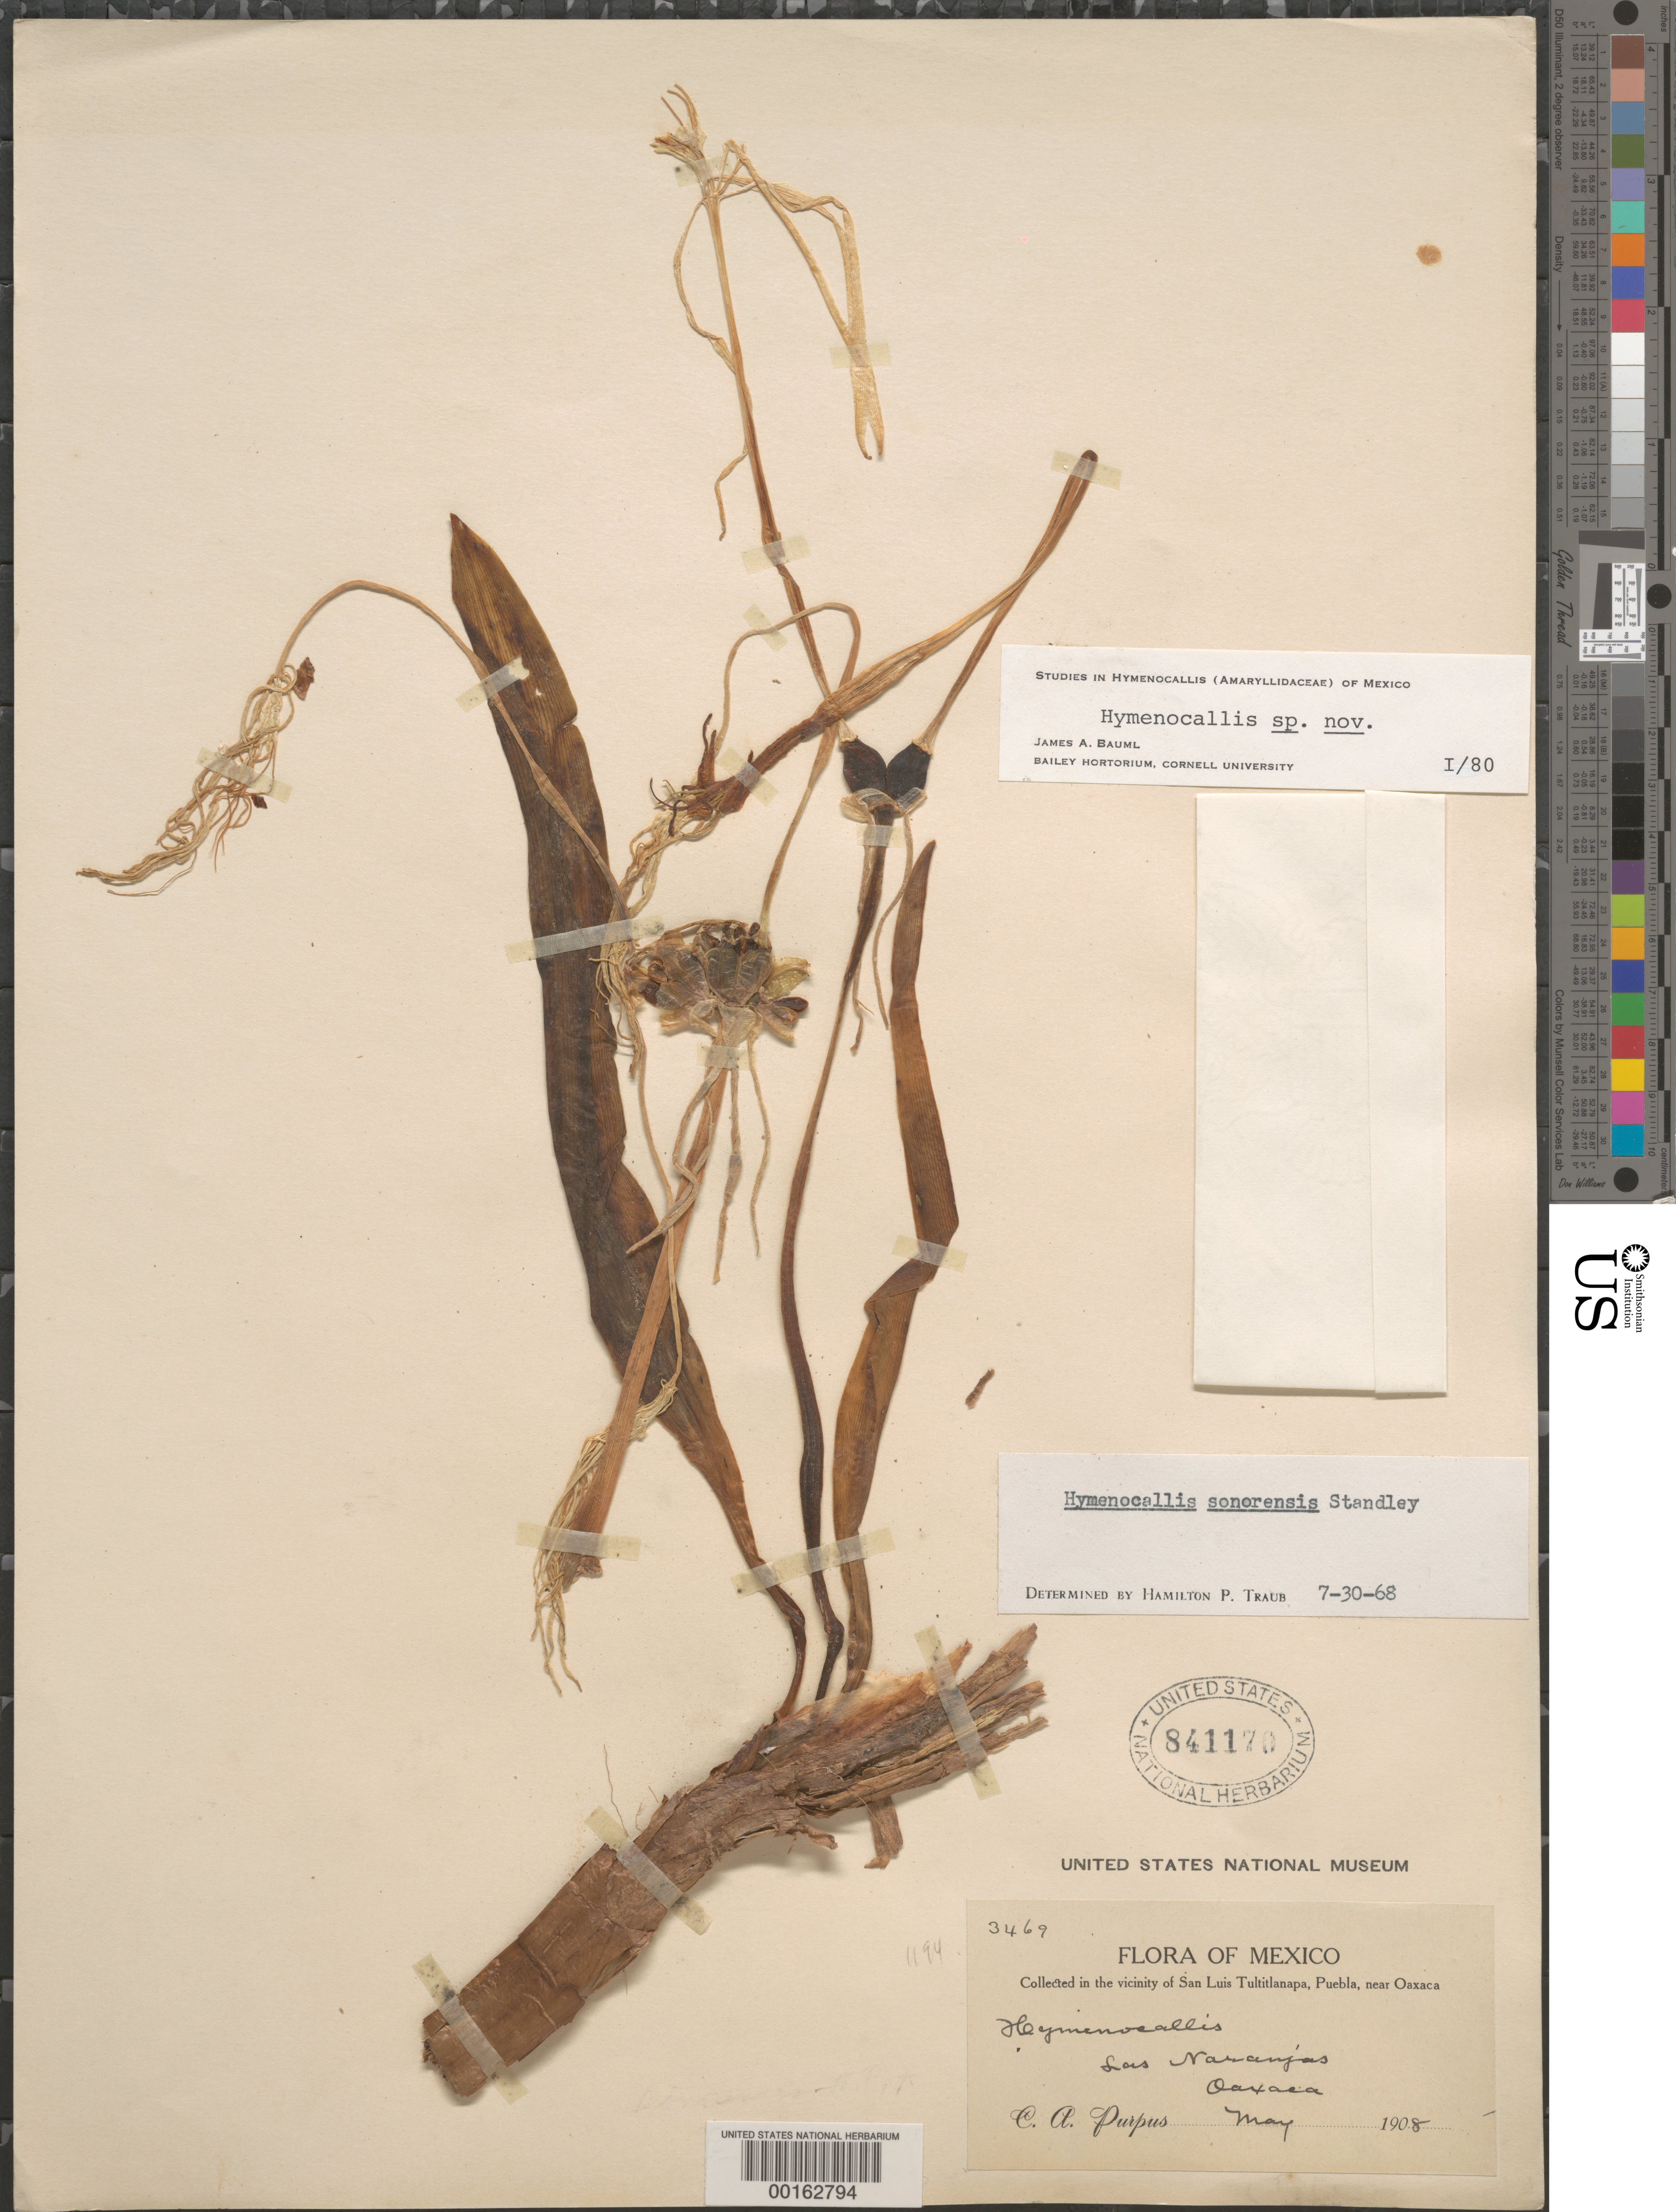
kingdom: Plantae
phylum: Tracheophyta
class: Liliopsida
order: Asparagales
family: Amaryllidaceae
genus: Hymenocallis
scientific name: Hymenocallis sp. nov.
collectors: C. A. Purpus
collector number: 3469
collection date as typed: May 1908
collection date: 1908-05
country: Mexico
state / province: Oaxaca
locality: Near naranjas, San Luis tultutlanapa, Puebla, near Oaxaca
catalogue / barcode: US 841170